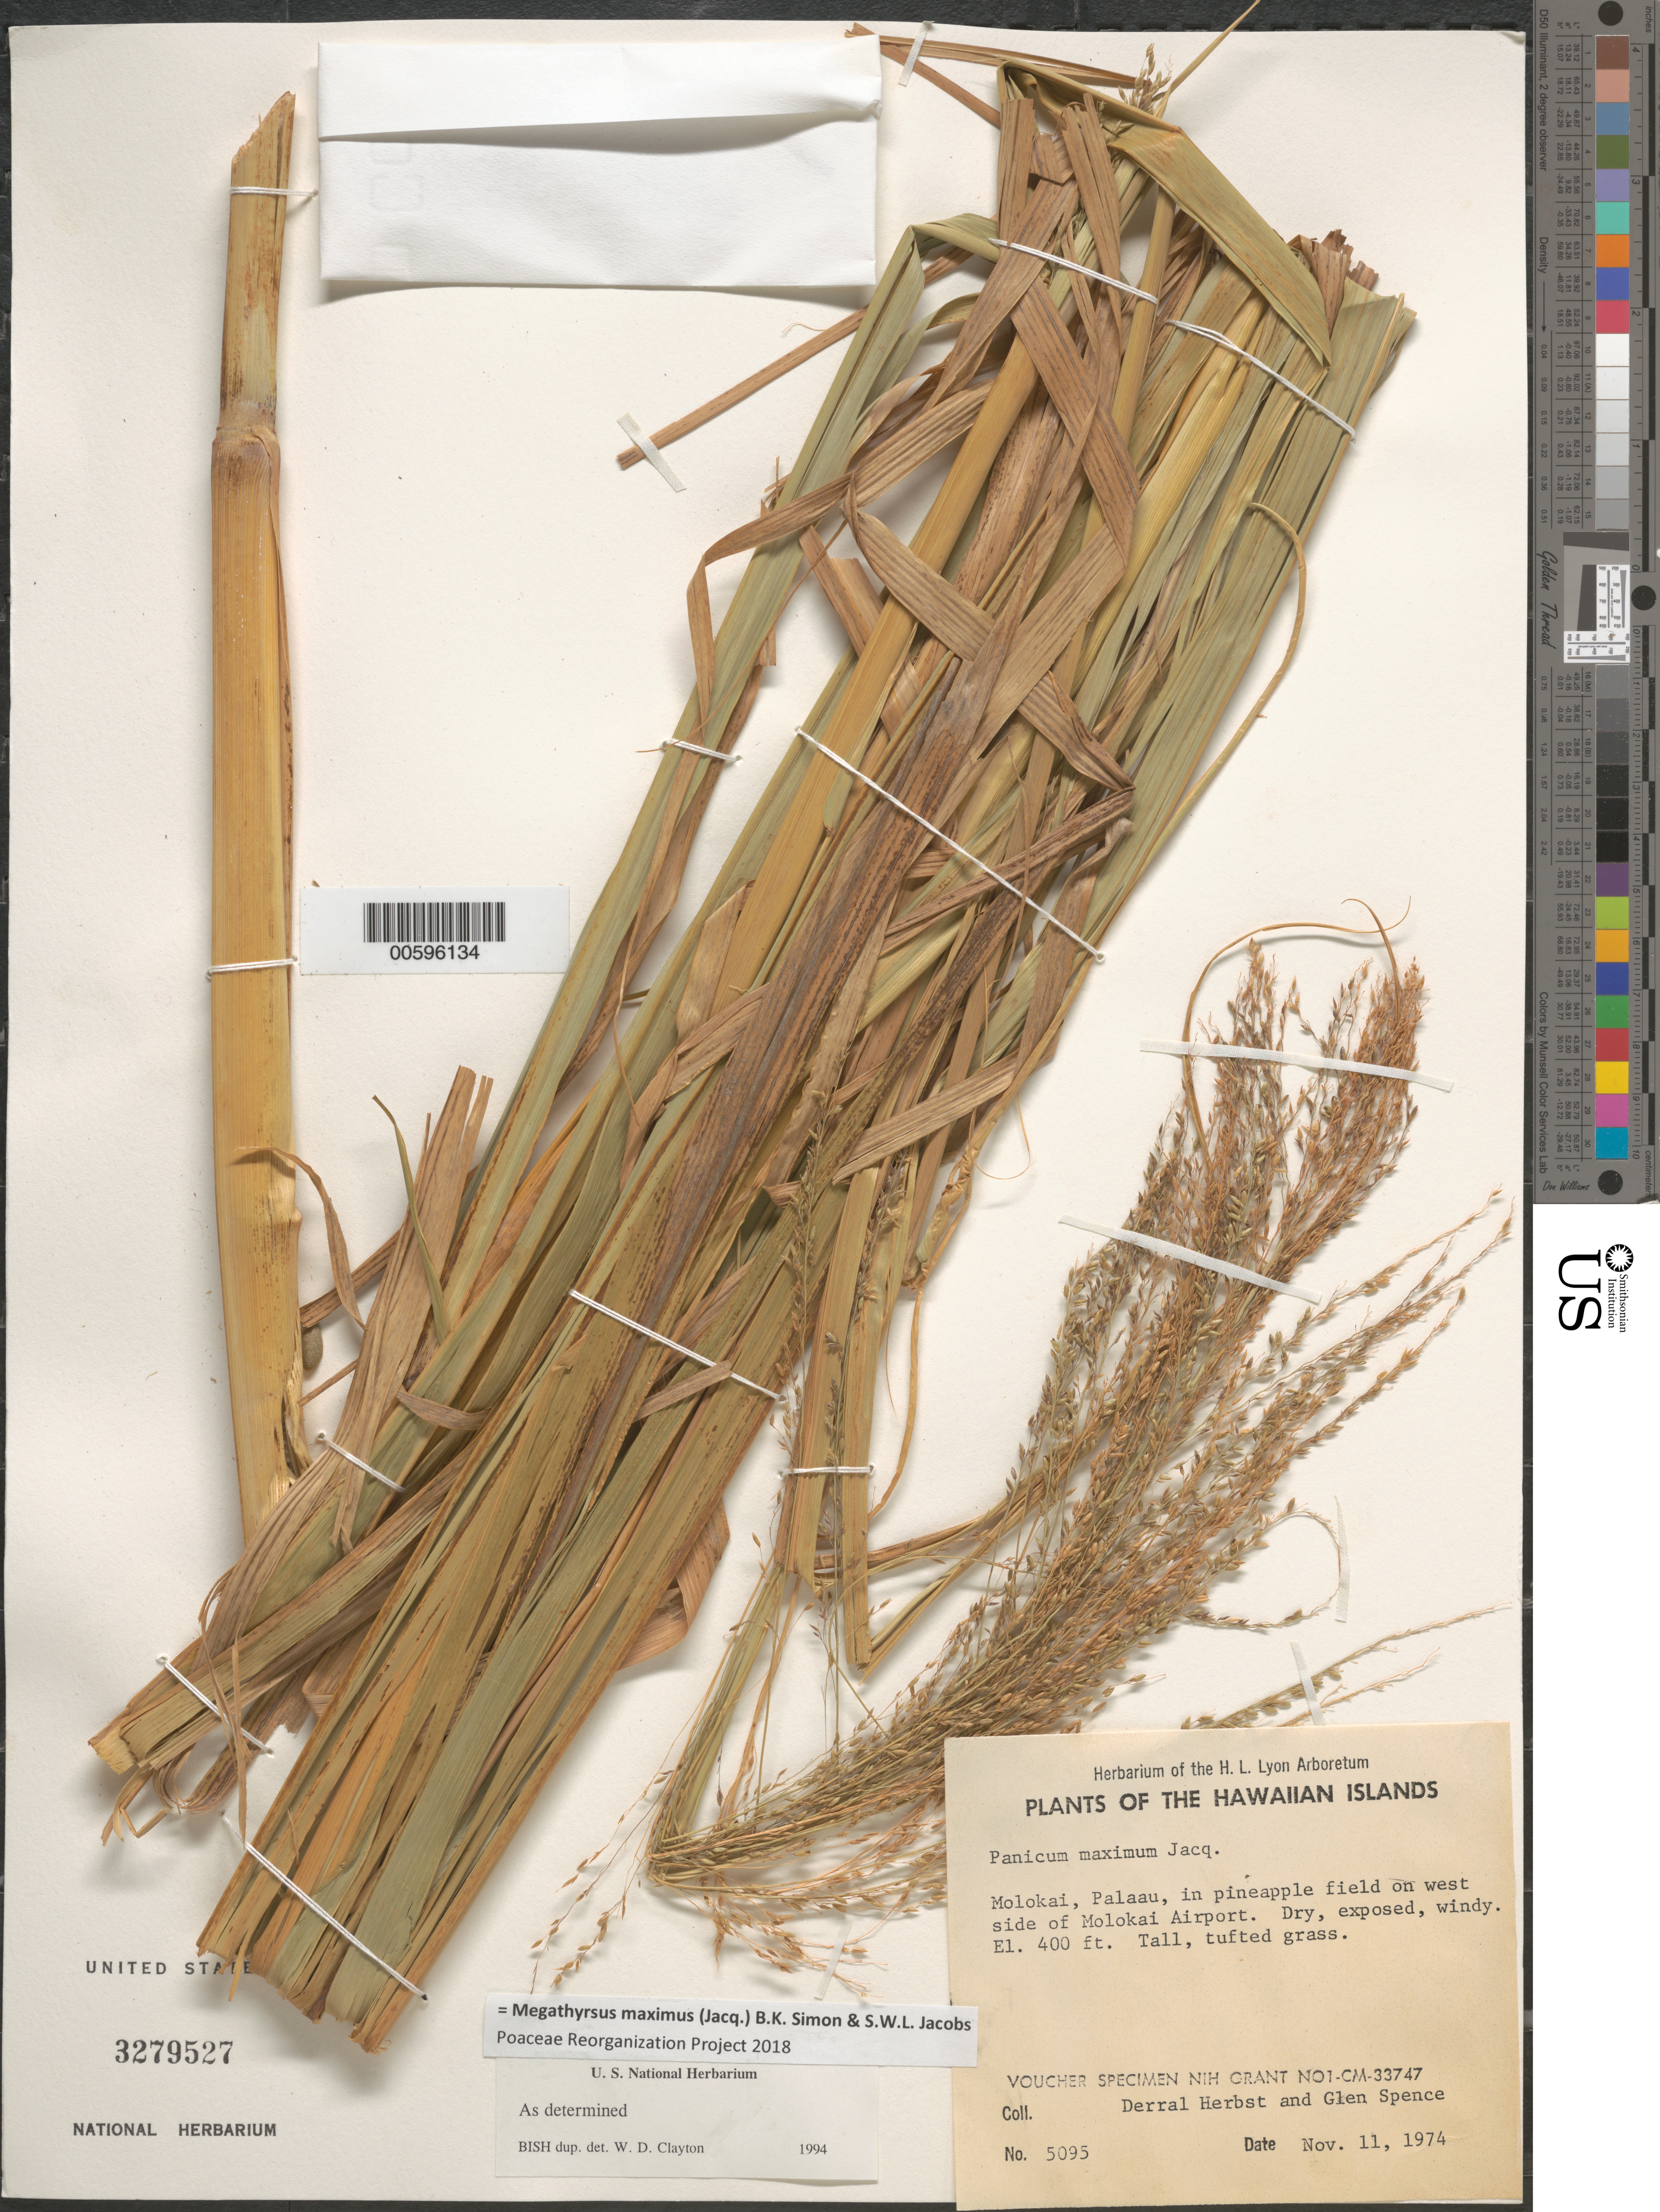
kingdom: Plantae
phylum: Tracheophyta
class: Liliopsida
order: Poales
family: Poaceae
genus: Panicum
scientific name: Panicum maximum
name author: Jacq.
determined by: Clayton, W. D.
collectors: D. R. Herbst & G. Spence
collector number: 5095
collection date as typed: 11 Nov 1974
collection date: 1974-11-11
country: United States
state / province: Hawaii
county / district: Maui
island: Moloka'i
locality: Palaau, W side of Molokai Airport.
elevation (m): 122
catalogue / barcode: US 3279527